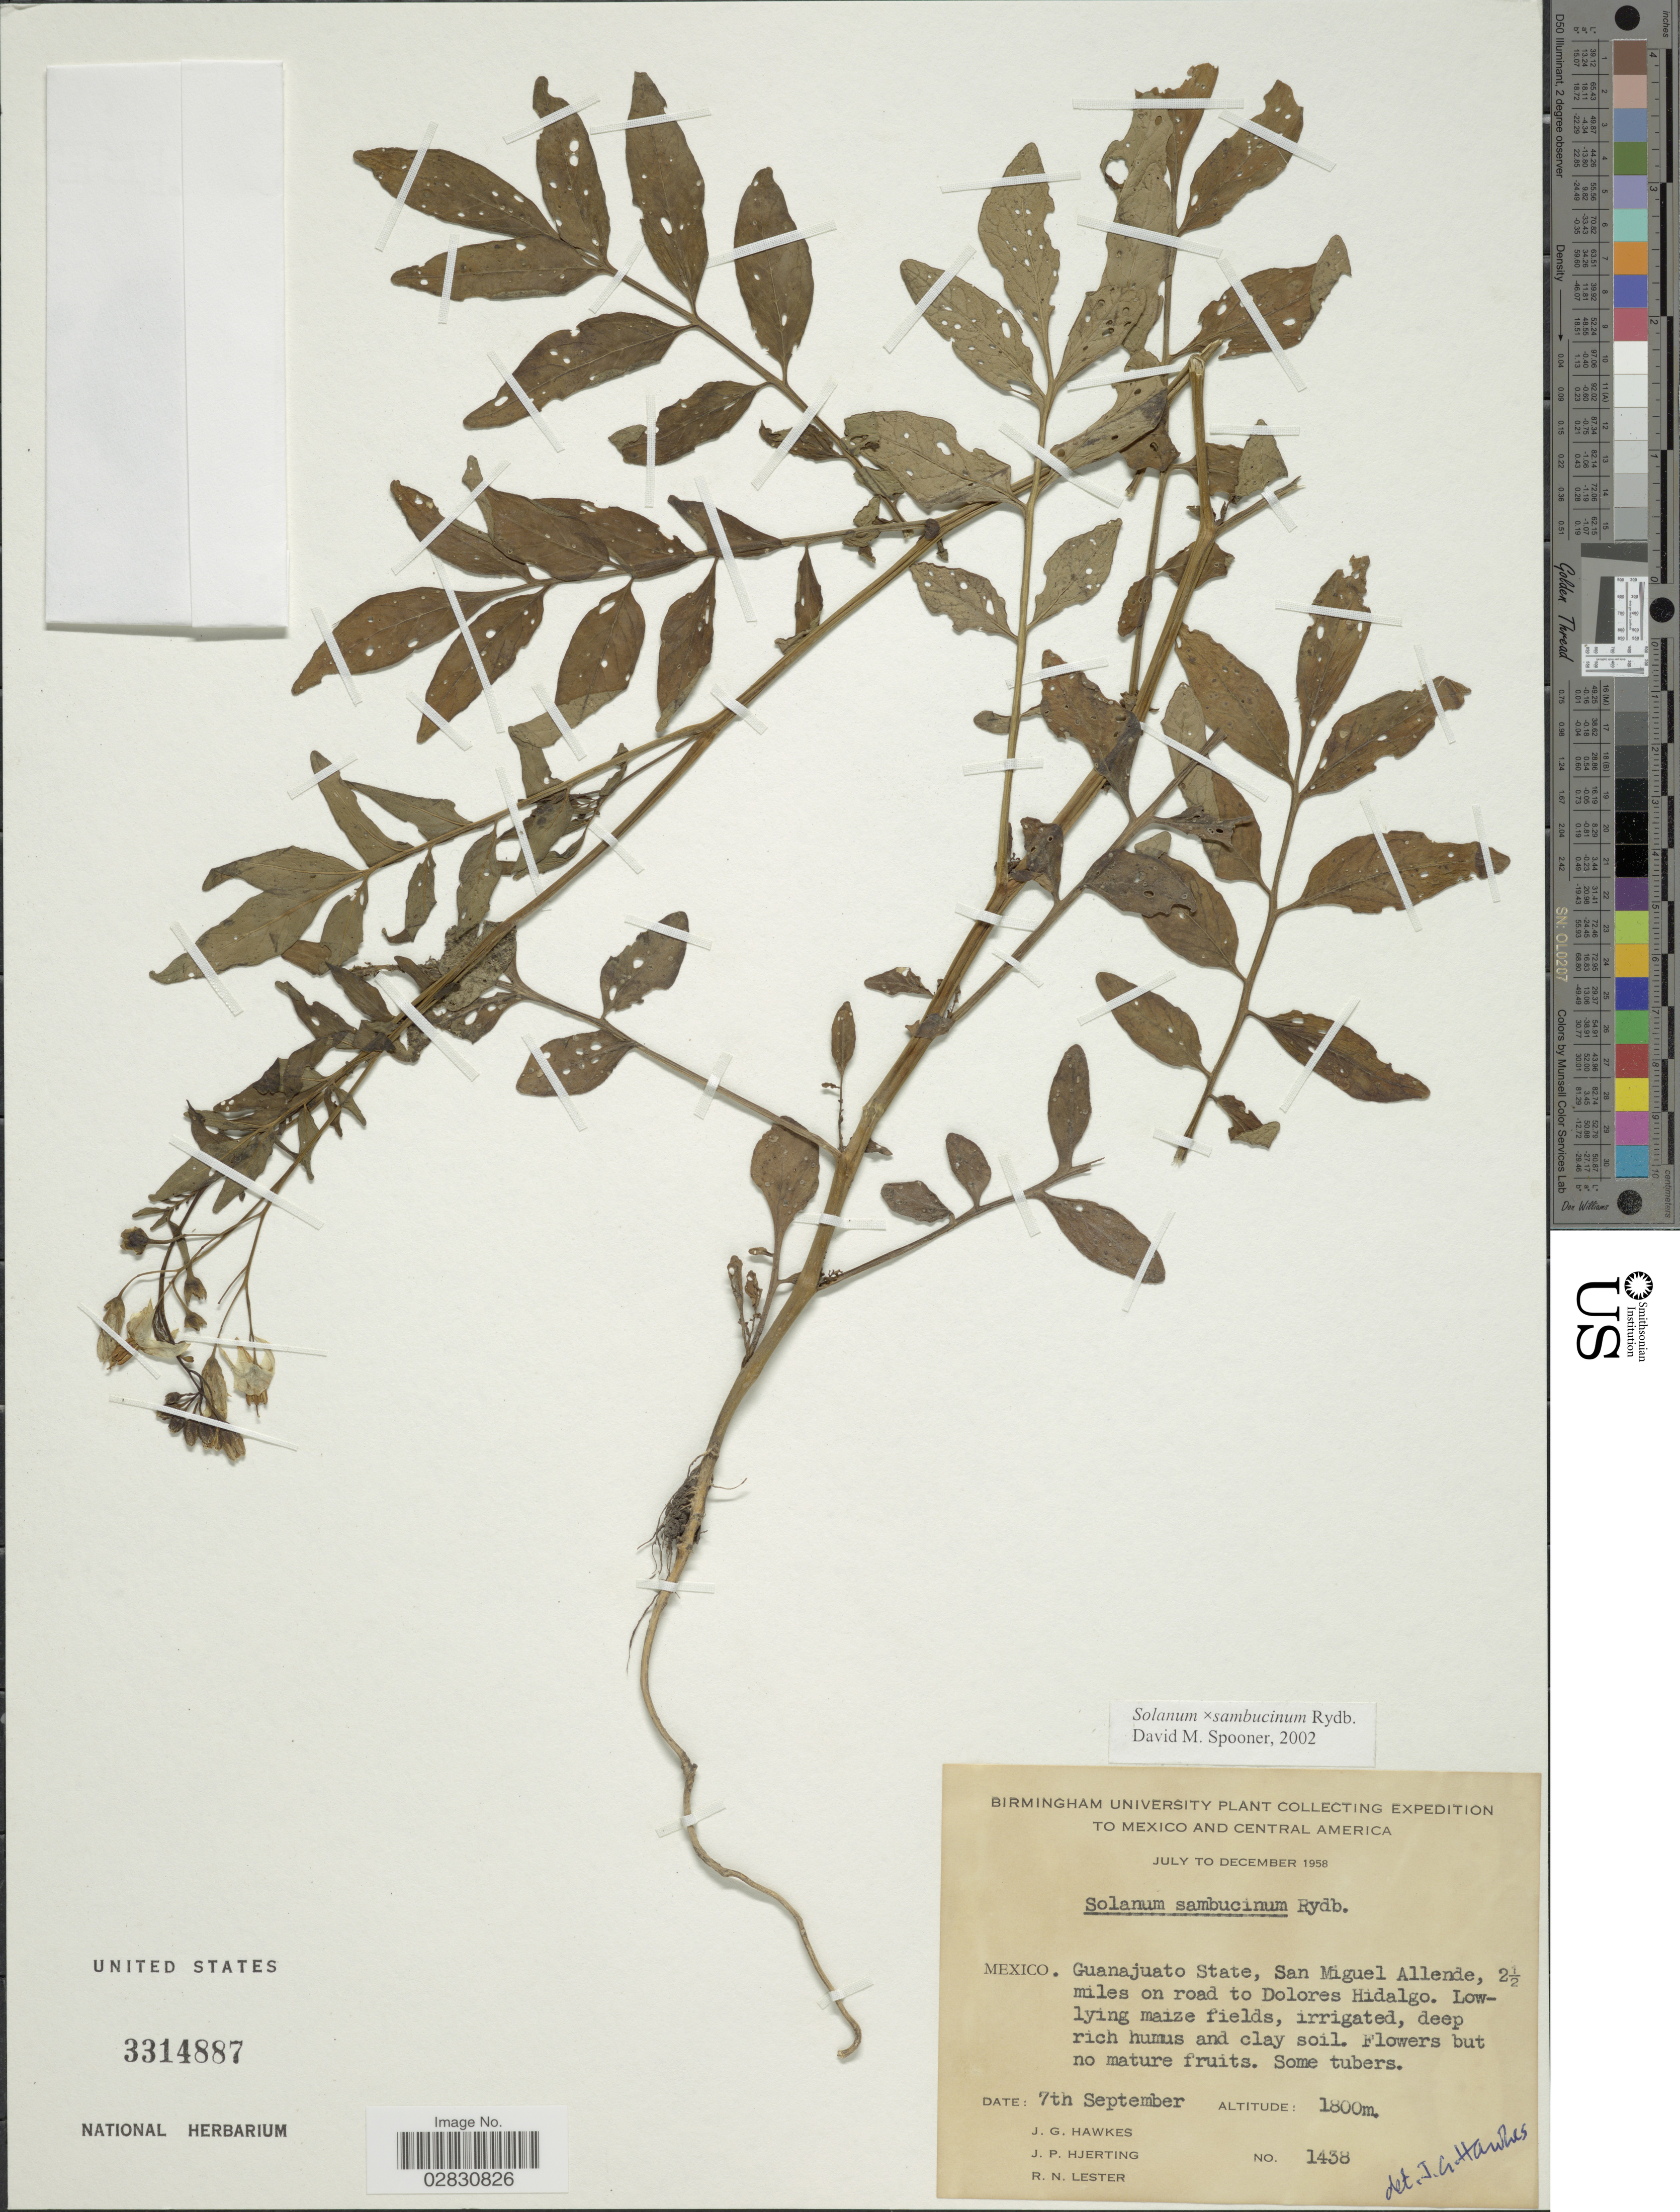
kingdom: Plantae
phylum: Tracheophyta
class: Magnoliopsida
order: Solanales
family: Solanaceae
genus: Solanum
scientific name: Solanum sambucinum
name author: Rydb.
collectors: J. Hawkes, J. P. Hjerting & R. Lester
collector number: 1438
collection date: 1958-09-07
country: Mexico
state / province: Guanajuato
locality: Mexico, Guanajuato State, San Miguel Allende, 2½ miles on road to Dolores Hidalgo.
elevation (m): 1800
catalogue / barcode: US 3314887